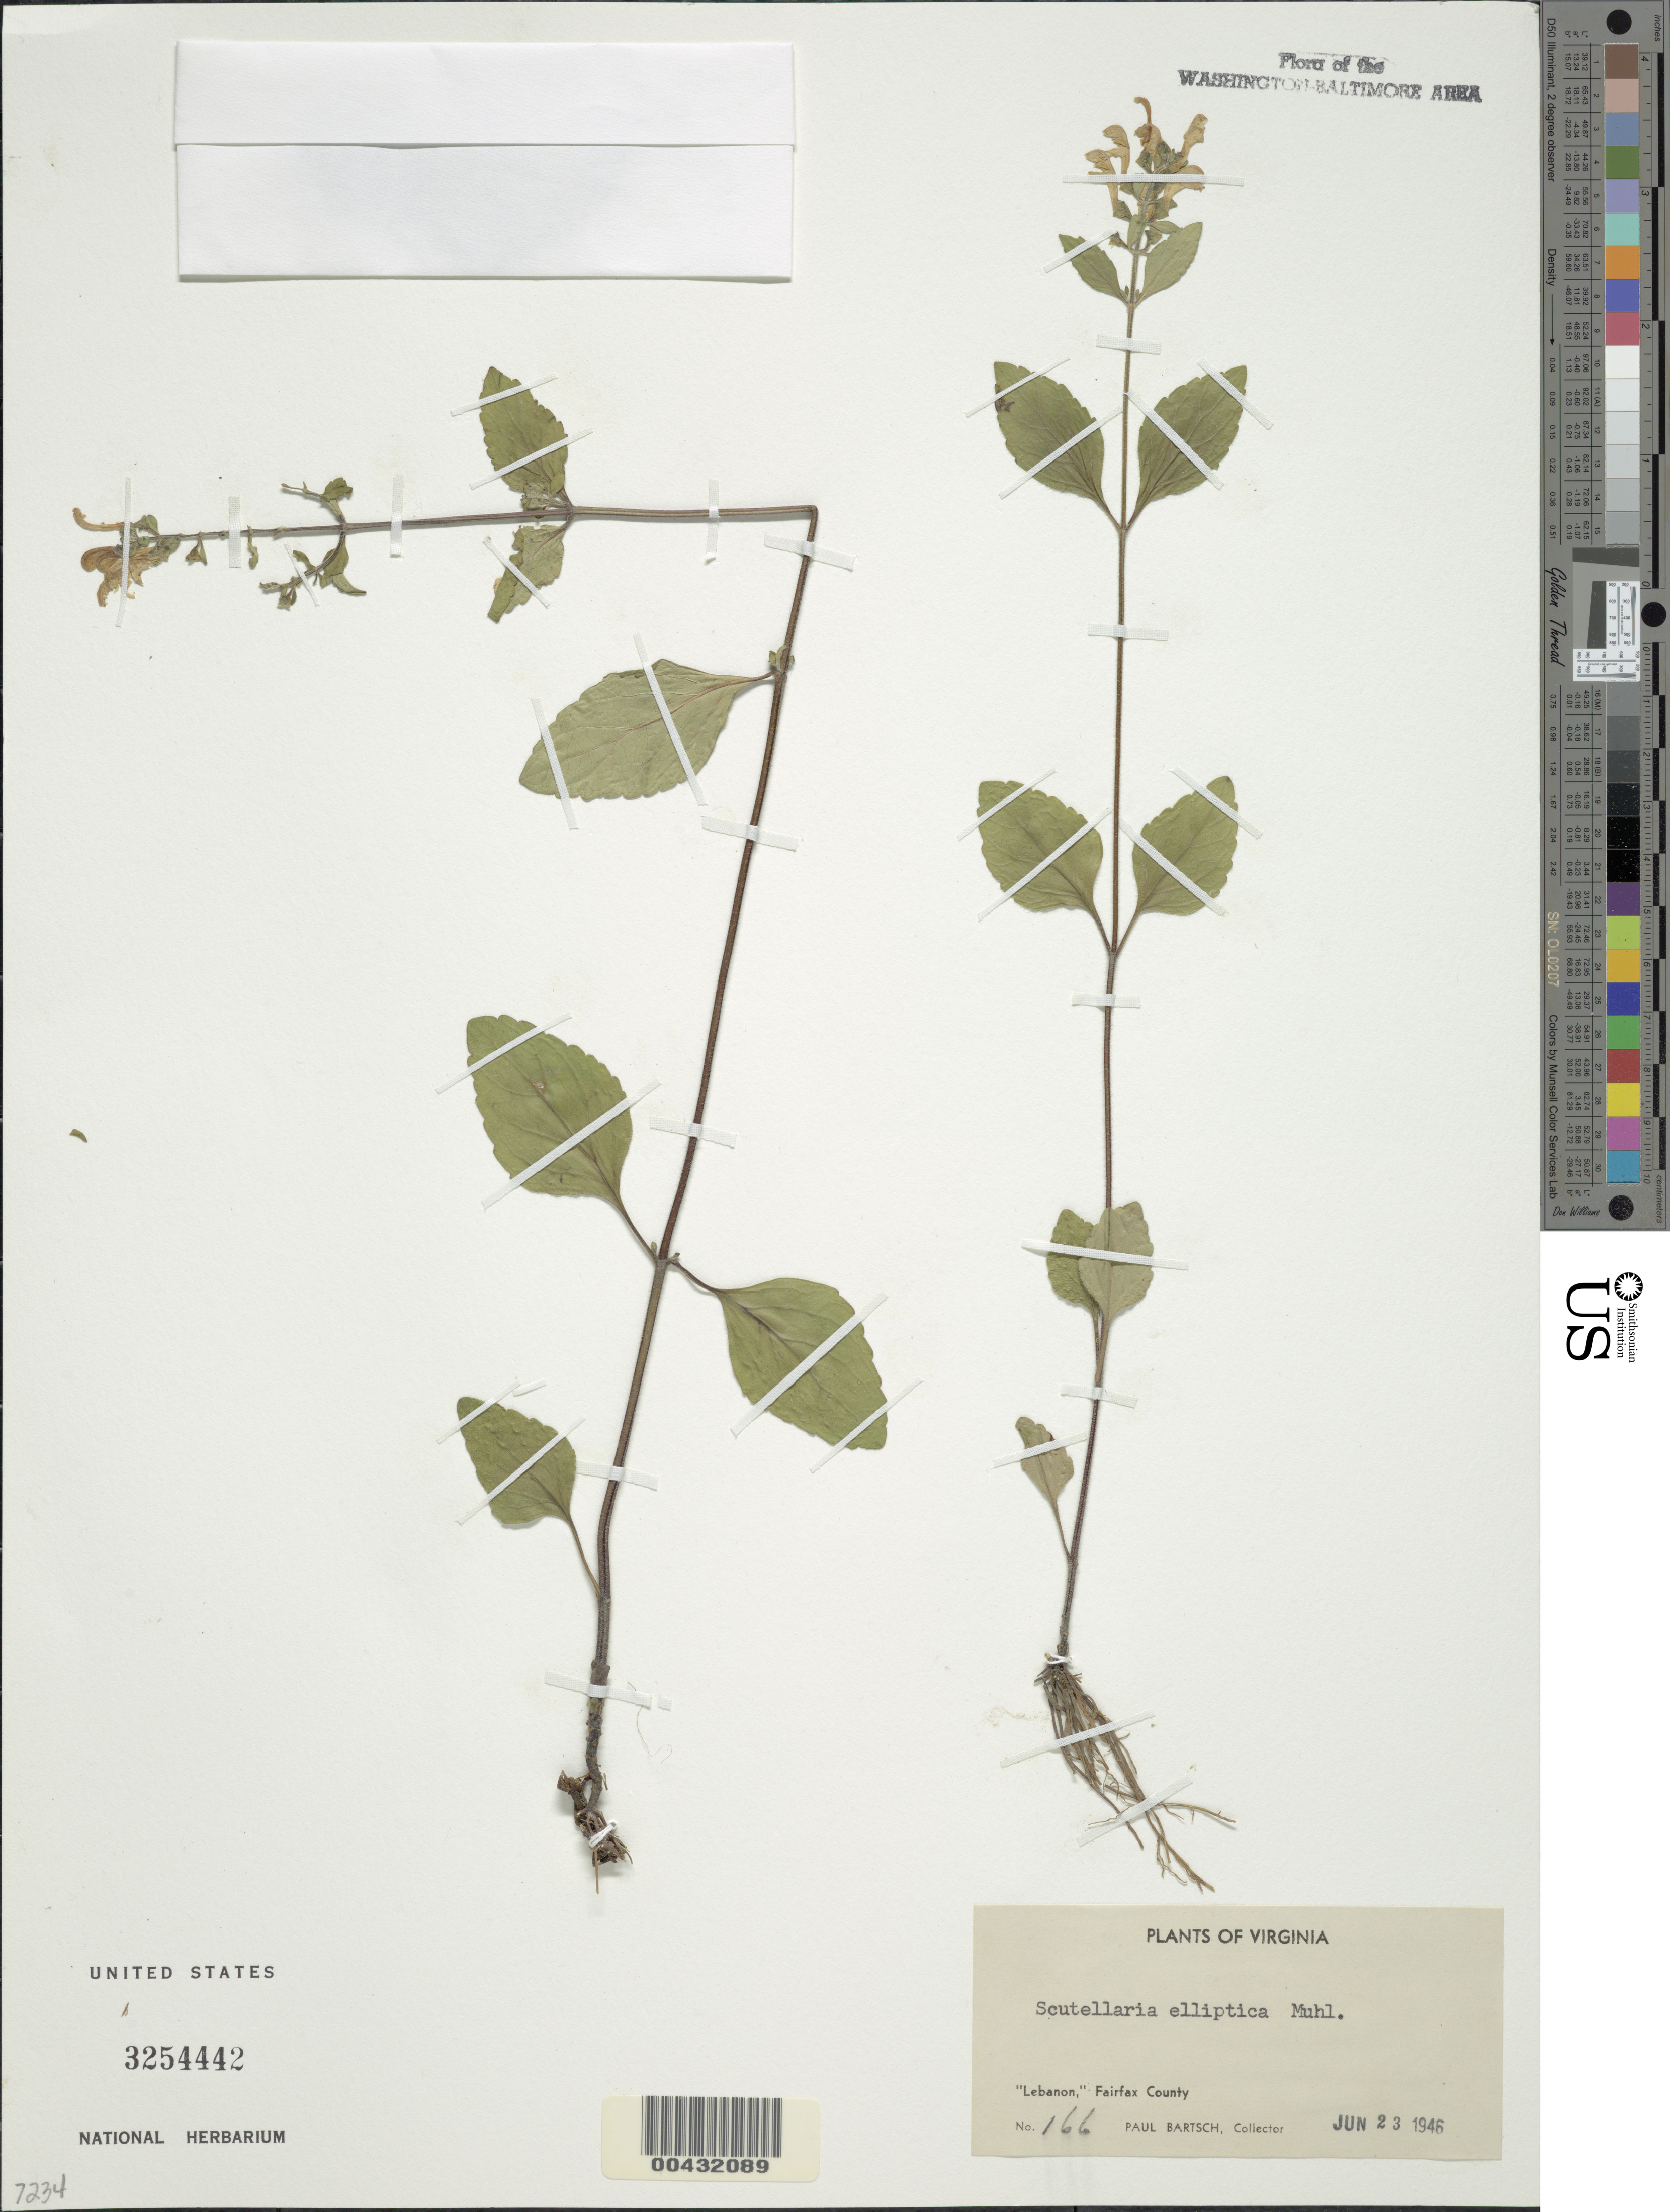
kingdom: Plantae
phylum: Tracheophyta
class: Magnoliopsida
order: Lamiales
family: Lamiaceae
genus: Scutellaria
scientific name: Scutellaria elliptica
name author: Muhl.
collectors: P. Bartsch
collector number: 166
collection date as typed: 23 Jun 1946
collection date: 1946-06-23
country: United States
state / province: Virginia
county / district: Fairfax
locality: Lebanon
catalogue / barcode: US 3254442